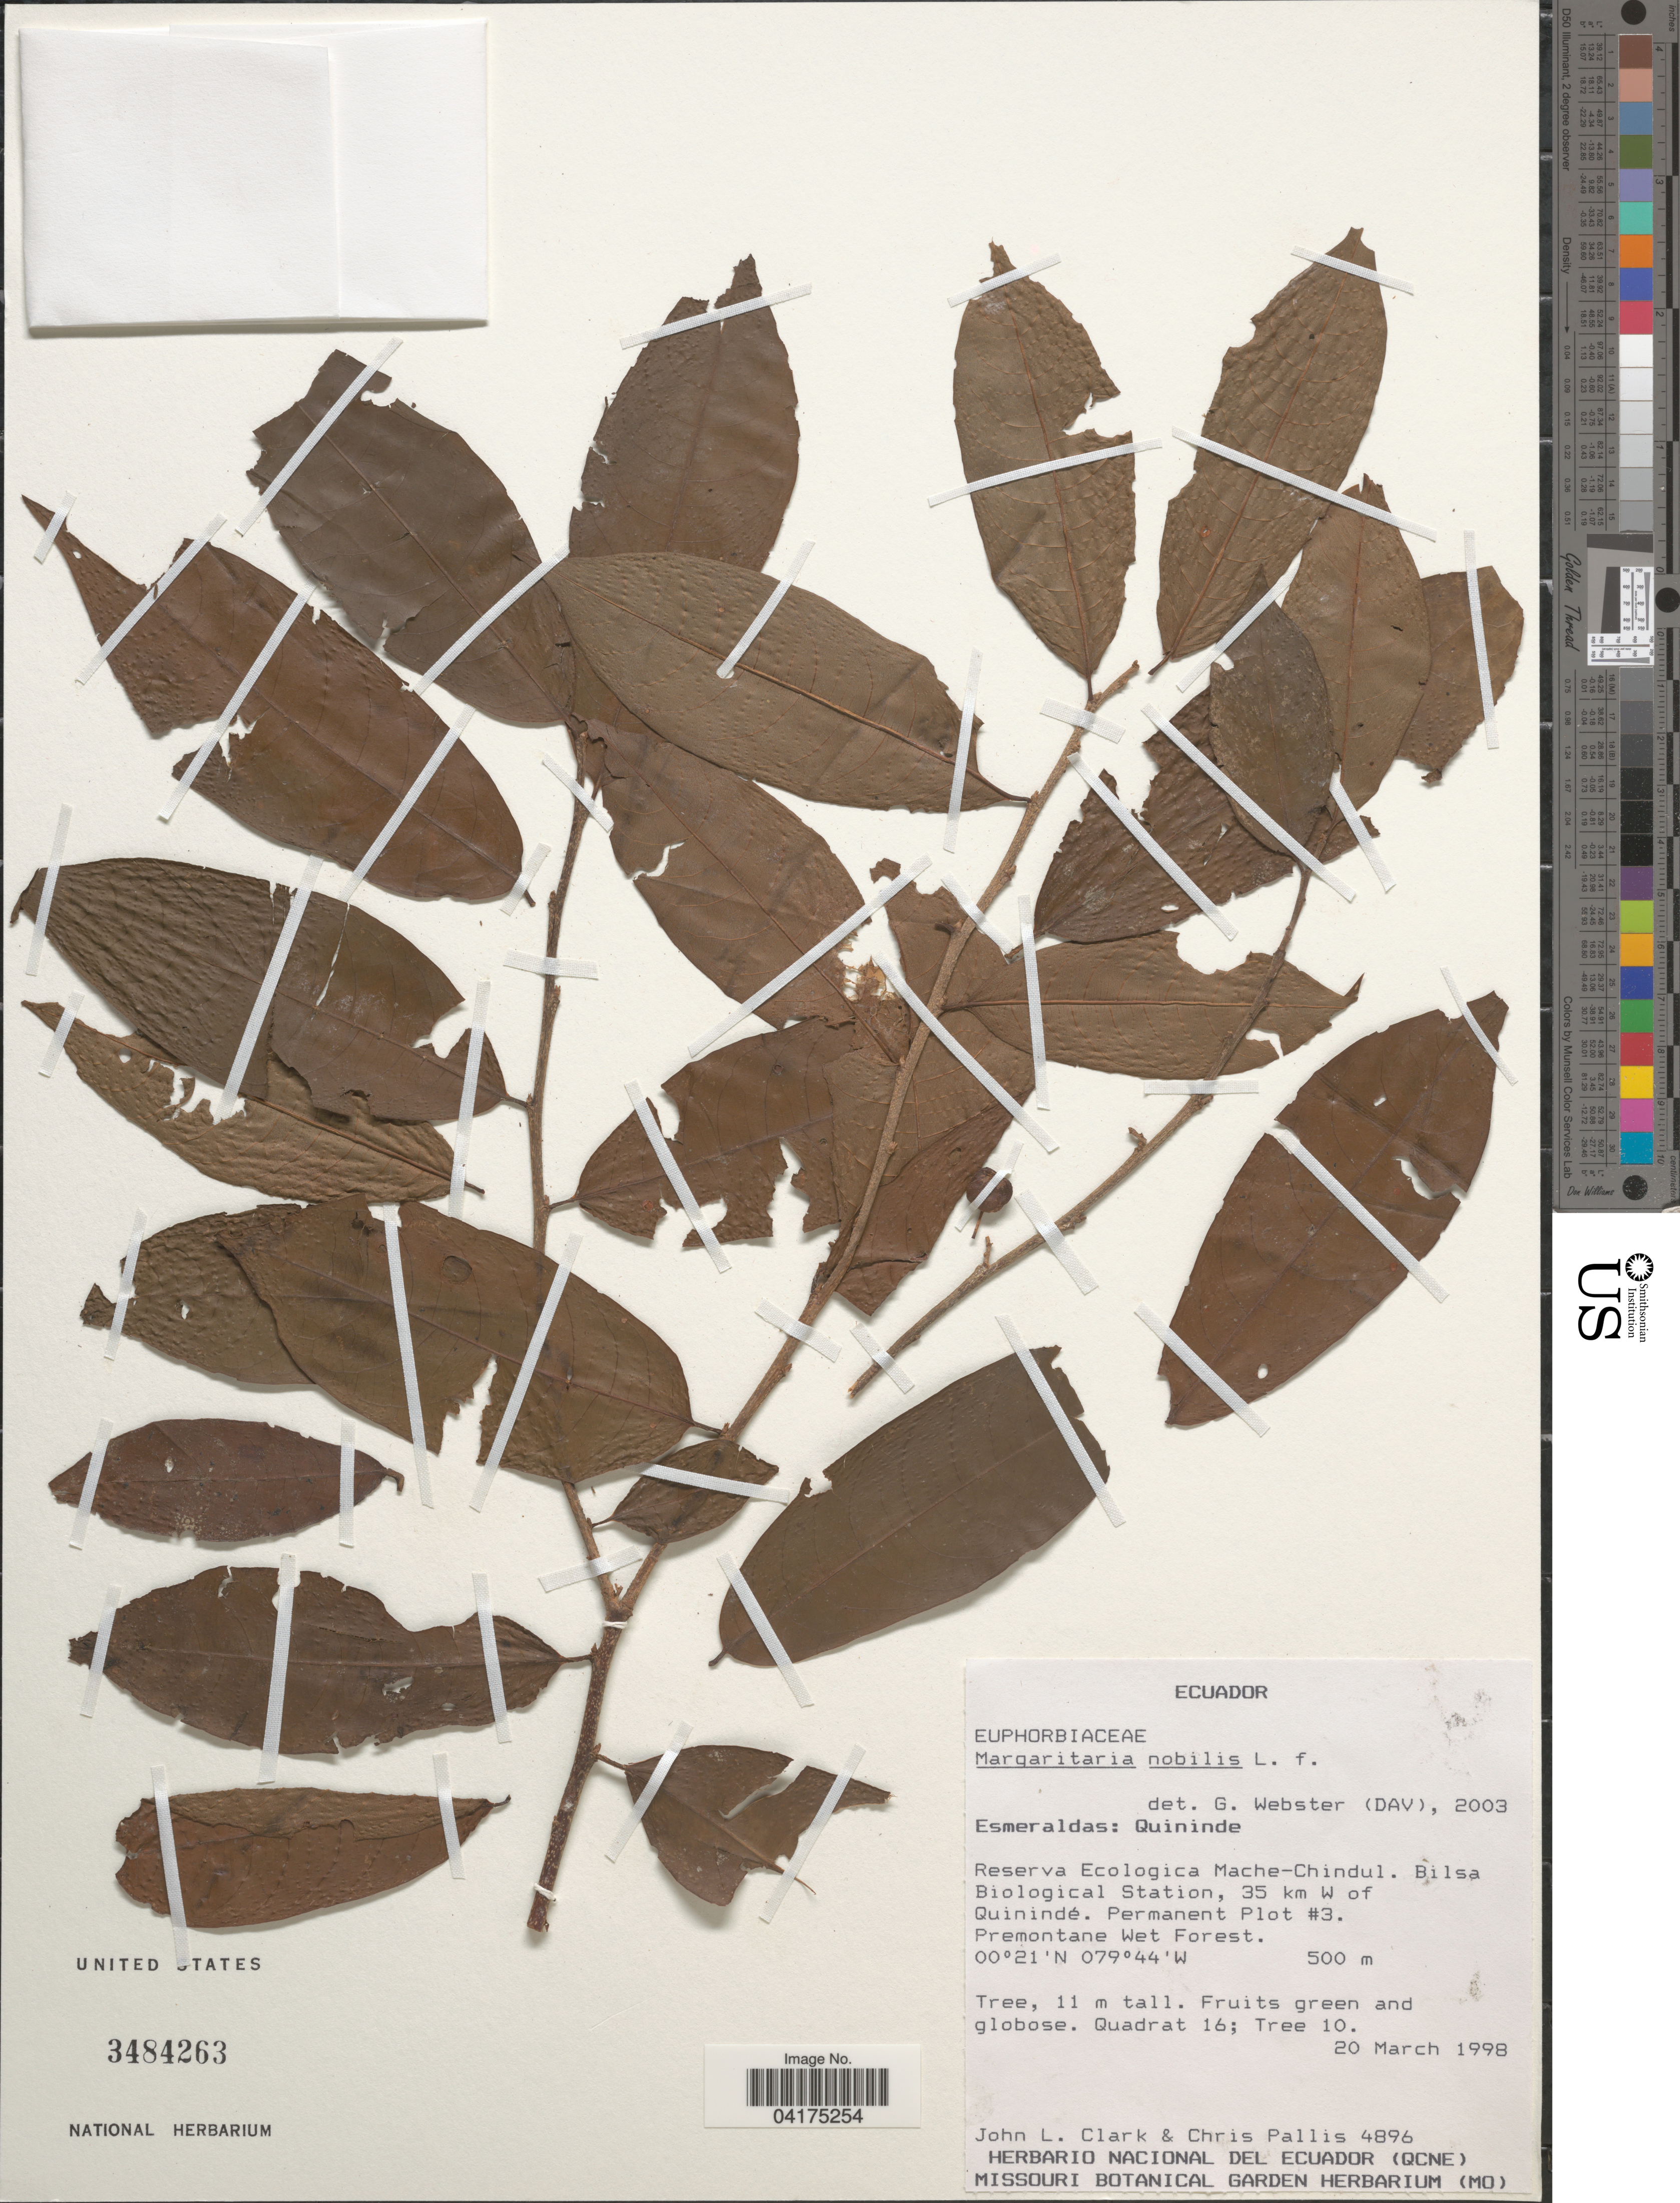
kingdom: Plantae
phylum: Tracheophyta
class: Magnoliopsida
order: Malpighiales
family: Phyllanthaceae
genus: Margaritaria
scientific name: Margaritaria nobilis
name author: L. f.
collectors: J. L. Clark & C. Pallis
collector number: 4896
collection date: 1998-03-20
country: Ecuador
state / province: Esmeraldas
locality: Quininde. Reserva Ecologica Mache-Chindul. Bilsa Biological Station, 35 km W of Quinindé. Permanent Plot #3. Premontane Wet Forest.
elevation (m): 500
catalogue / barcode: US 3484263